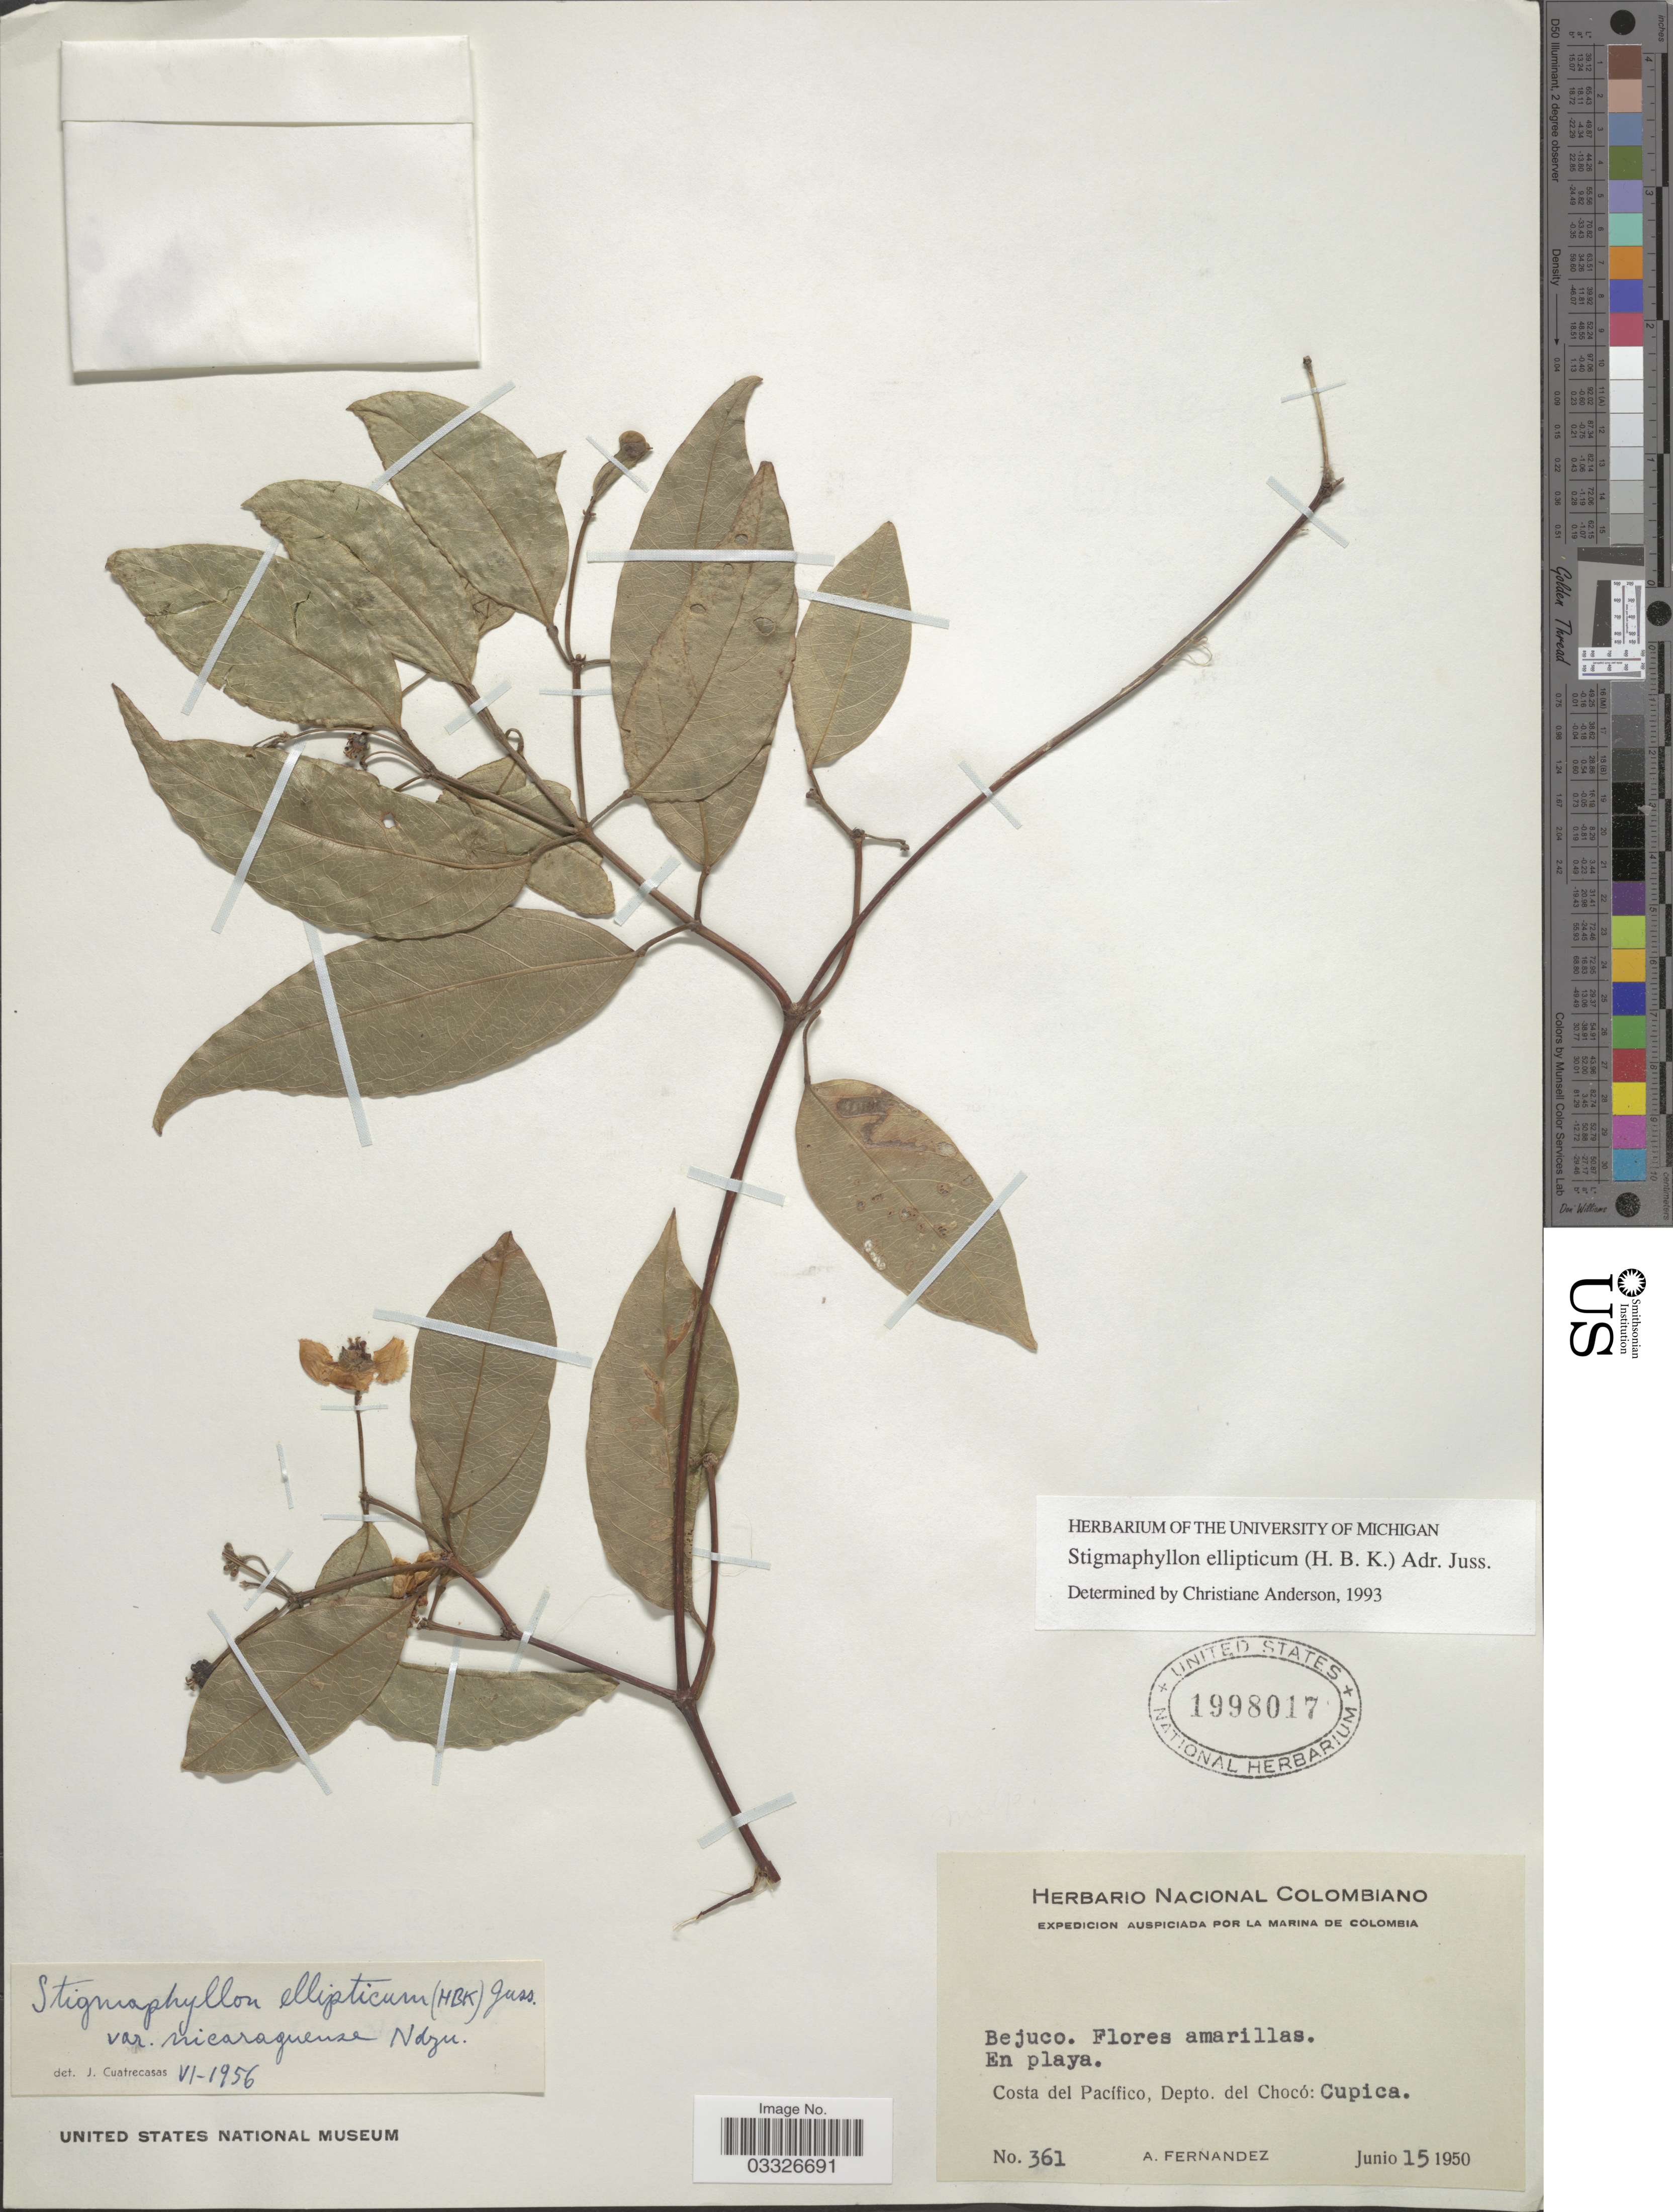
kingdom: Plantae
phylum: Tracheophyta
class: Magnoliopsida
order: Malpighiales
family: Malpighiaceae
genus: Stigmaphyllon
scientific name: Stigmaphyllon ellipticum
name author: (Kunth) A. Juss.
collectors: A. Fernandez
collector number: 361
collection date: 1950-06-15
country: Colombia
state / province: Chocó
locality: En playa. Costa del Pacífico, Depto. del Chocó: Cupica.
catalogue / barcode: US 1998017